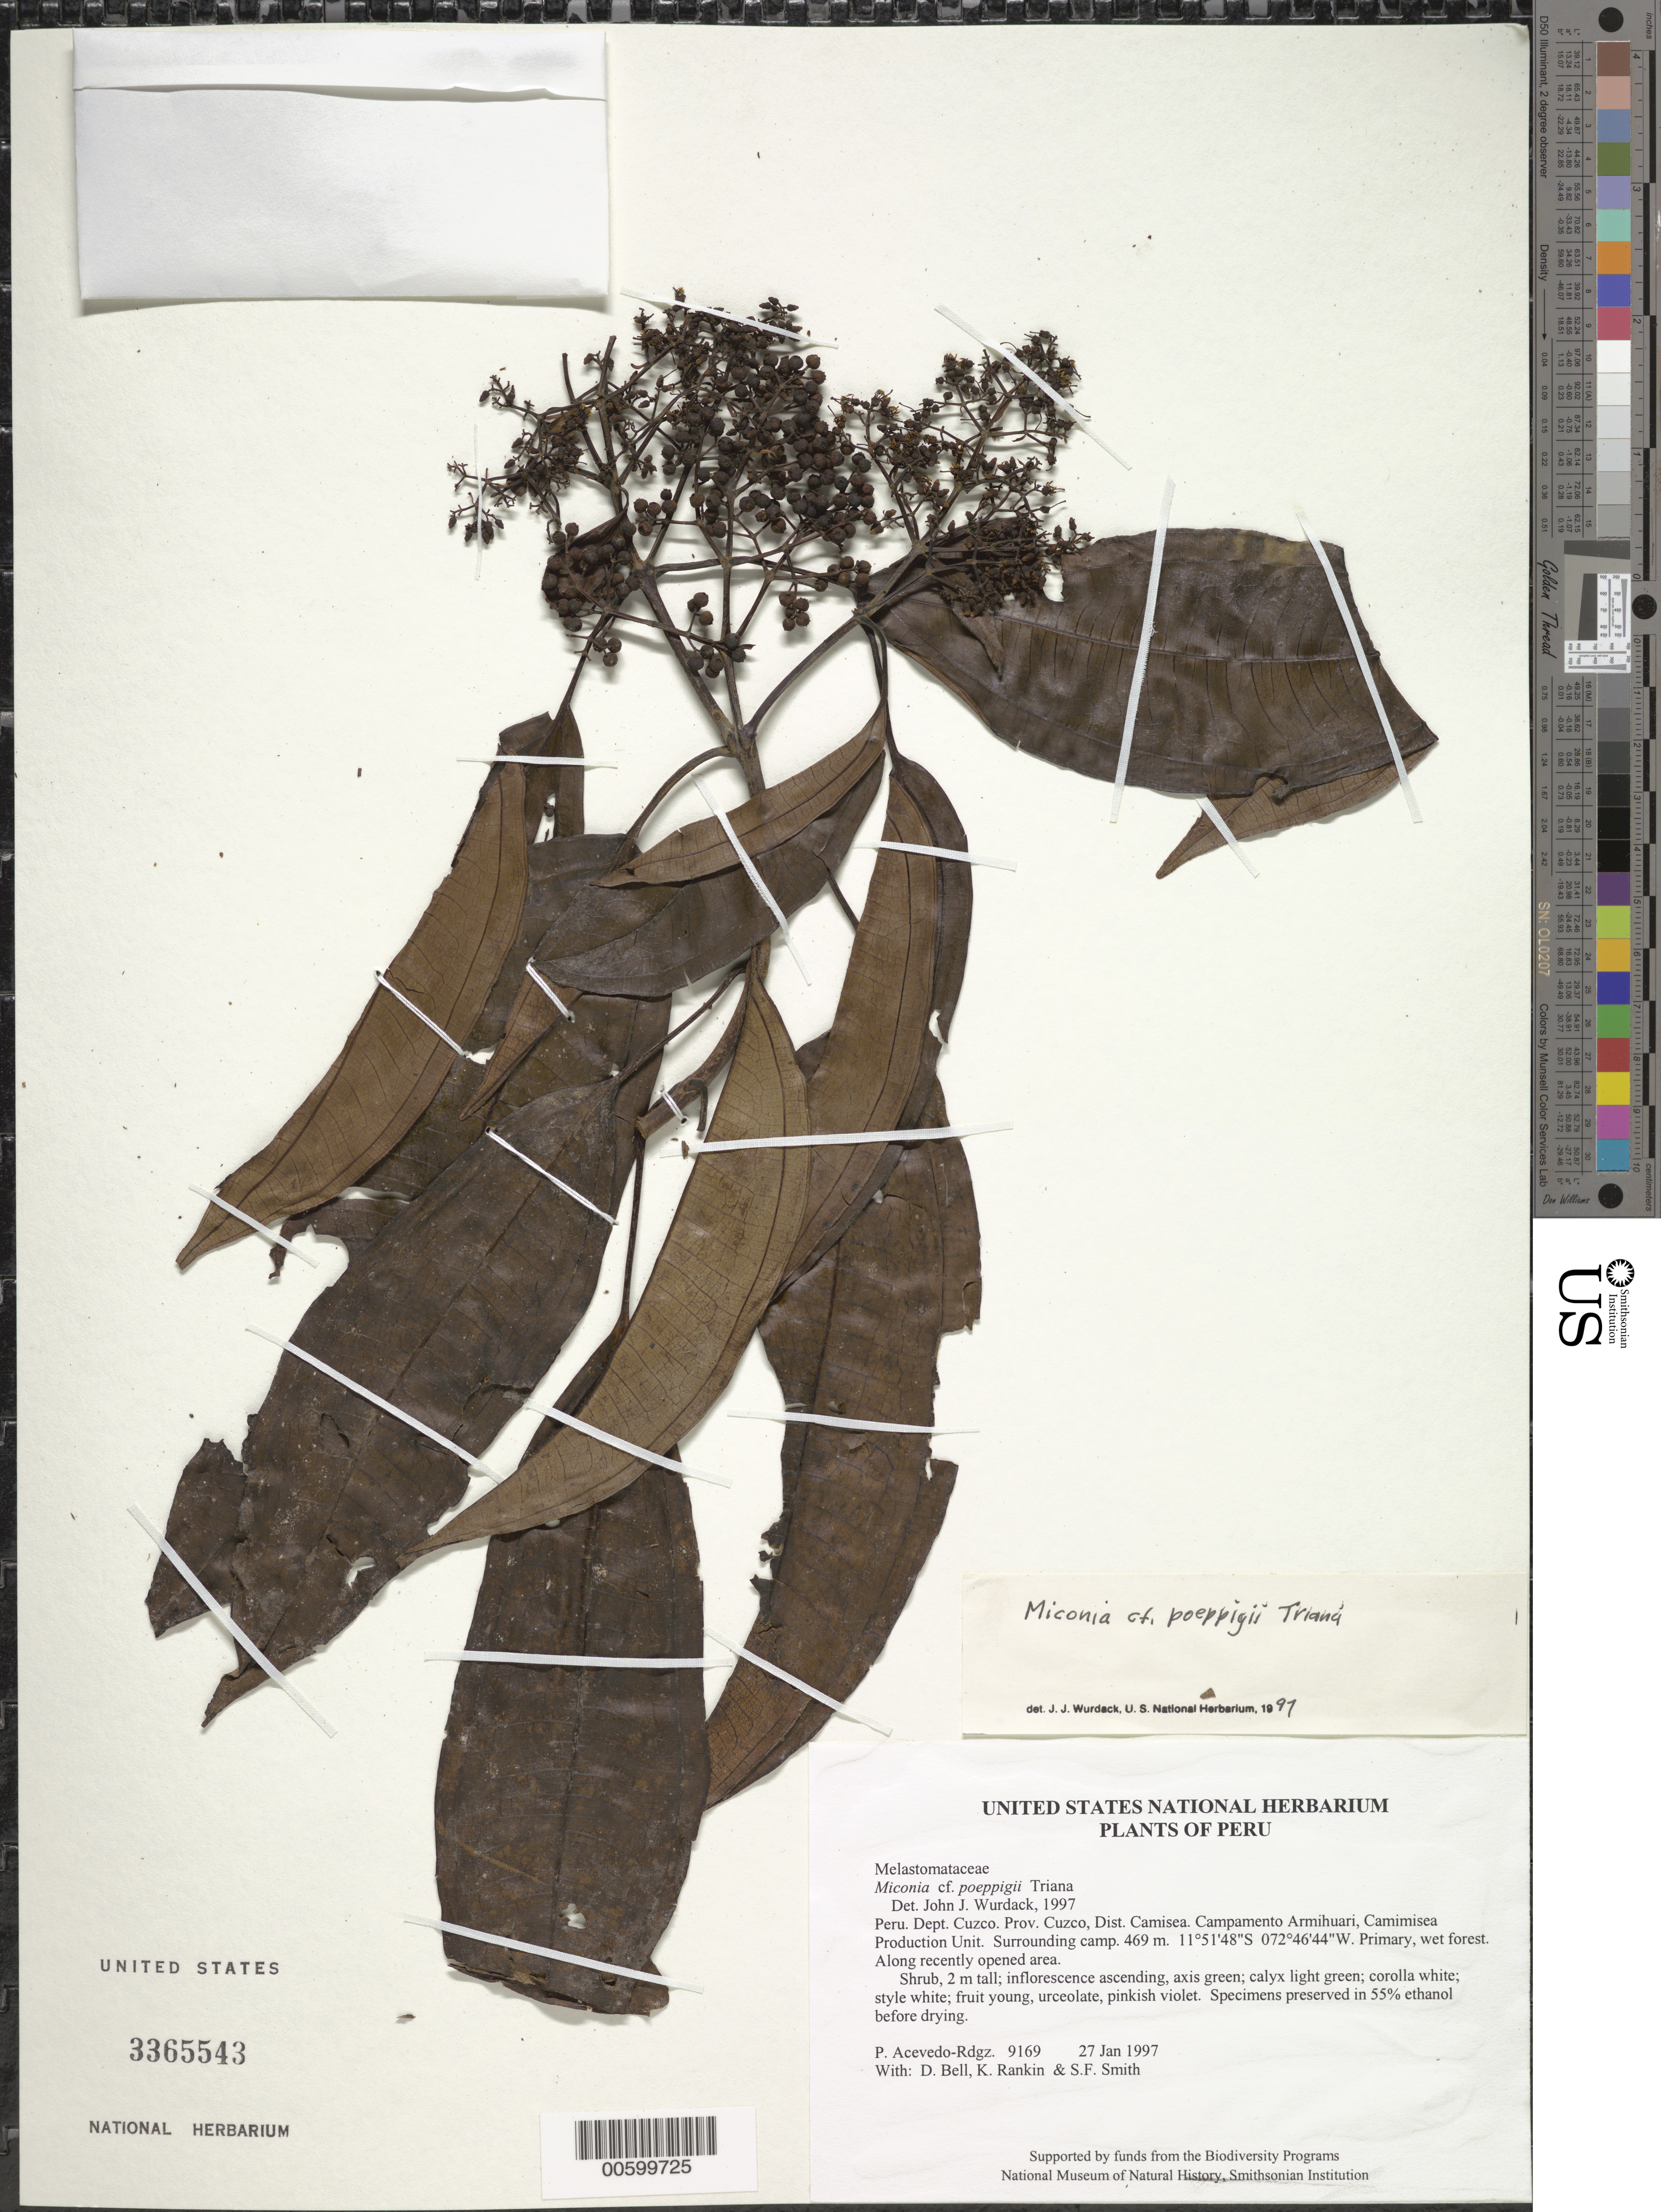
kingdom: Plantae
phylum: Tracheophyta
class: Magnoliopsida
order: Myrtales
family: Melastomataceae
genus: Miconia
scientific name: Miconia poeppigii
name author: Triana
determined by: Wurdack, John J., (US), US (UNITED STATES)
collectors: P. Acevedo-Rodr., D. A. Bell, K. B. Rankin & S.F. Smith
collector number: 9169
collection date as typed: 27 Jan 1997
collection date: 1997-01-27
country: Peru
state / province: Cusco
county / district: Cusco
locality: Districto Camisea, Campamento Armihuari, Camimisea Production Unit. Surrounding camp.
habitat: Primary, wet forest. Along recently opened area.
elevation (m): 469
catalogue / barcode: US 3365543